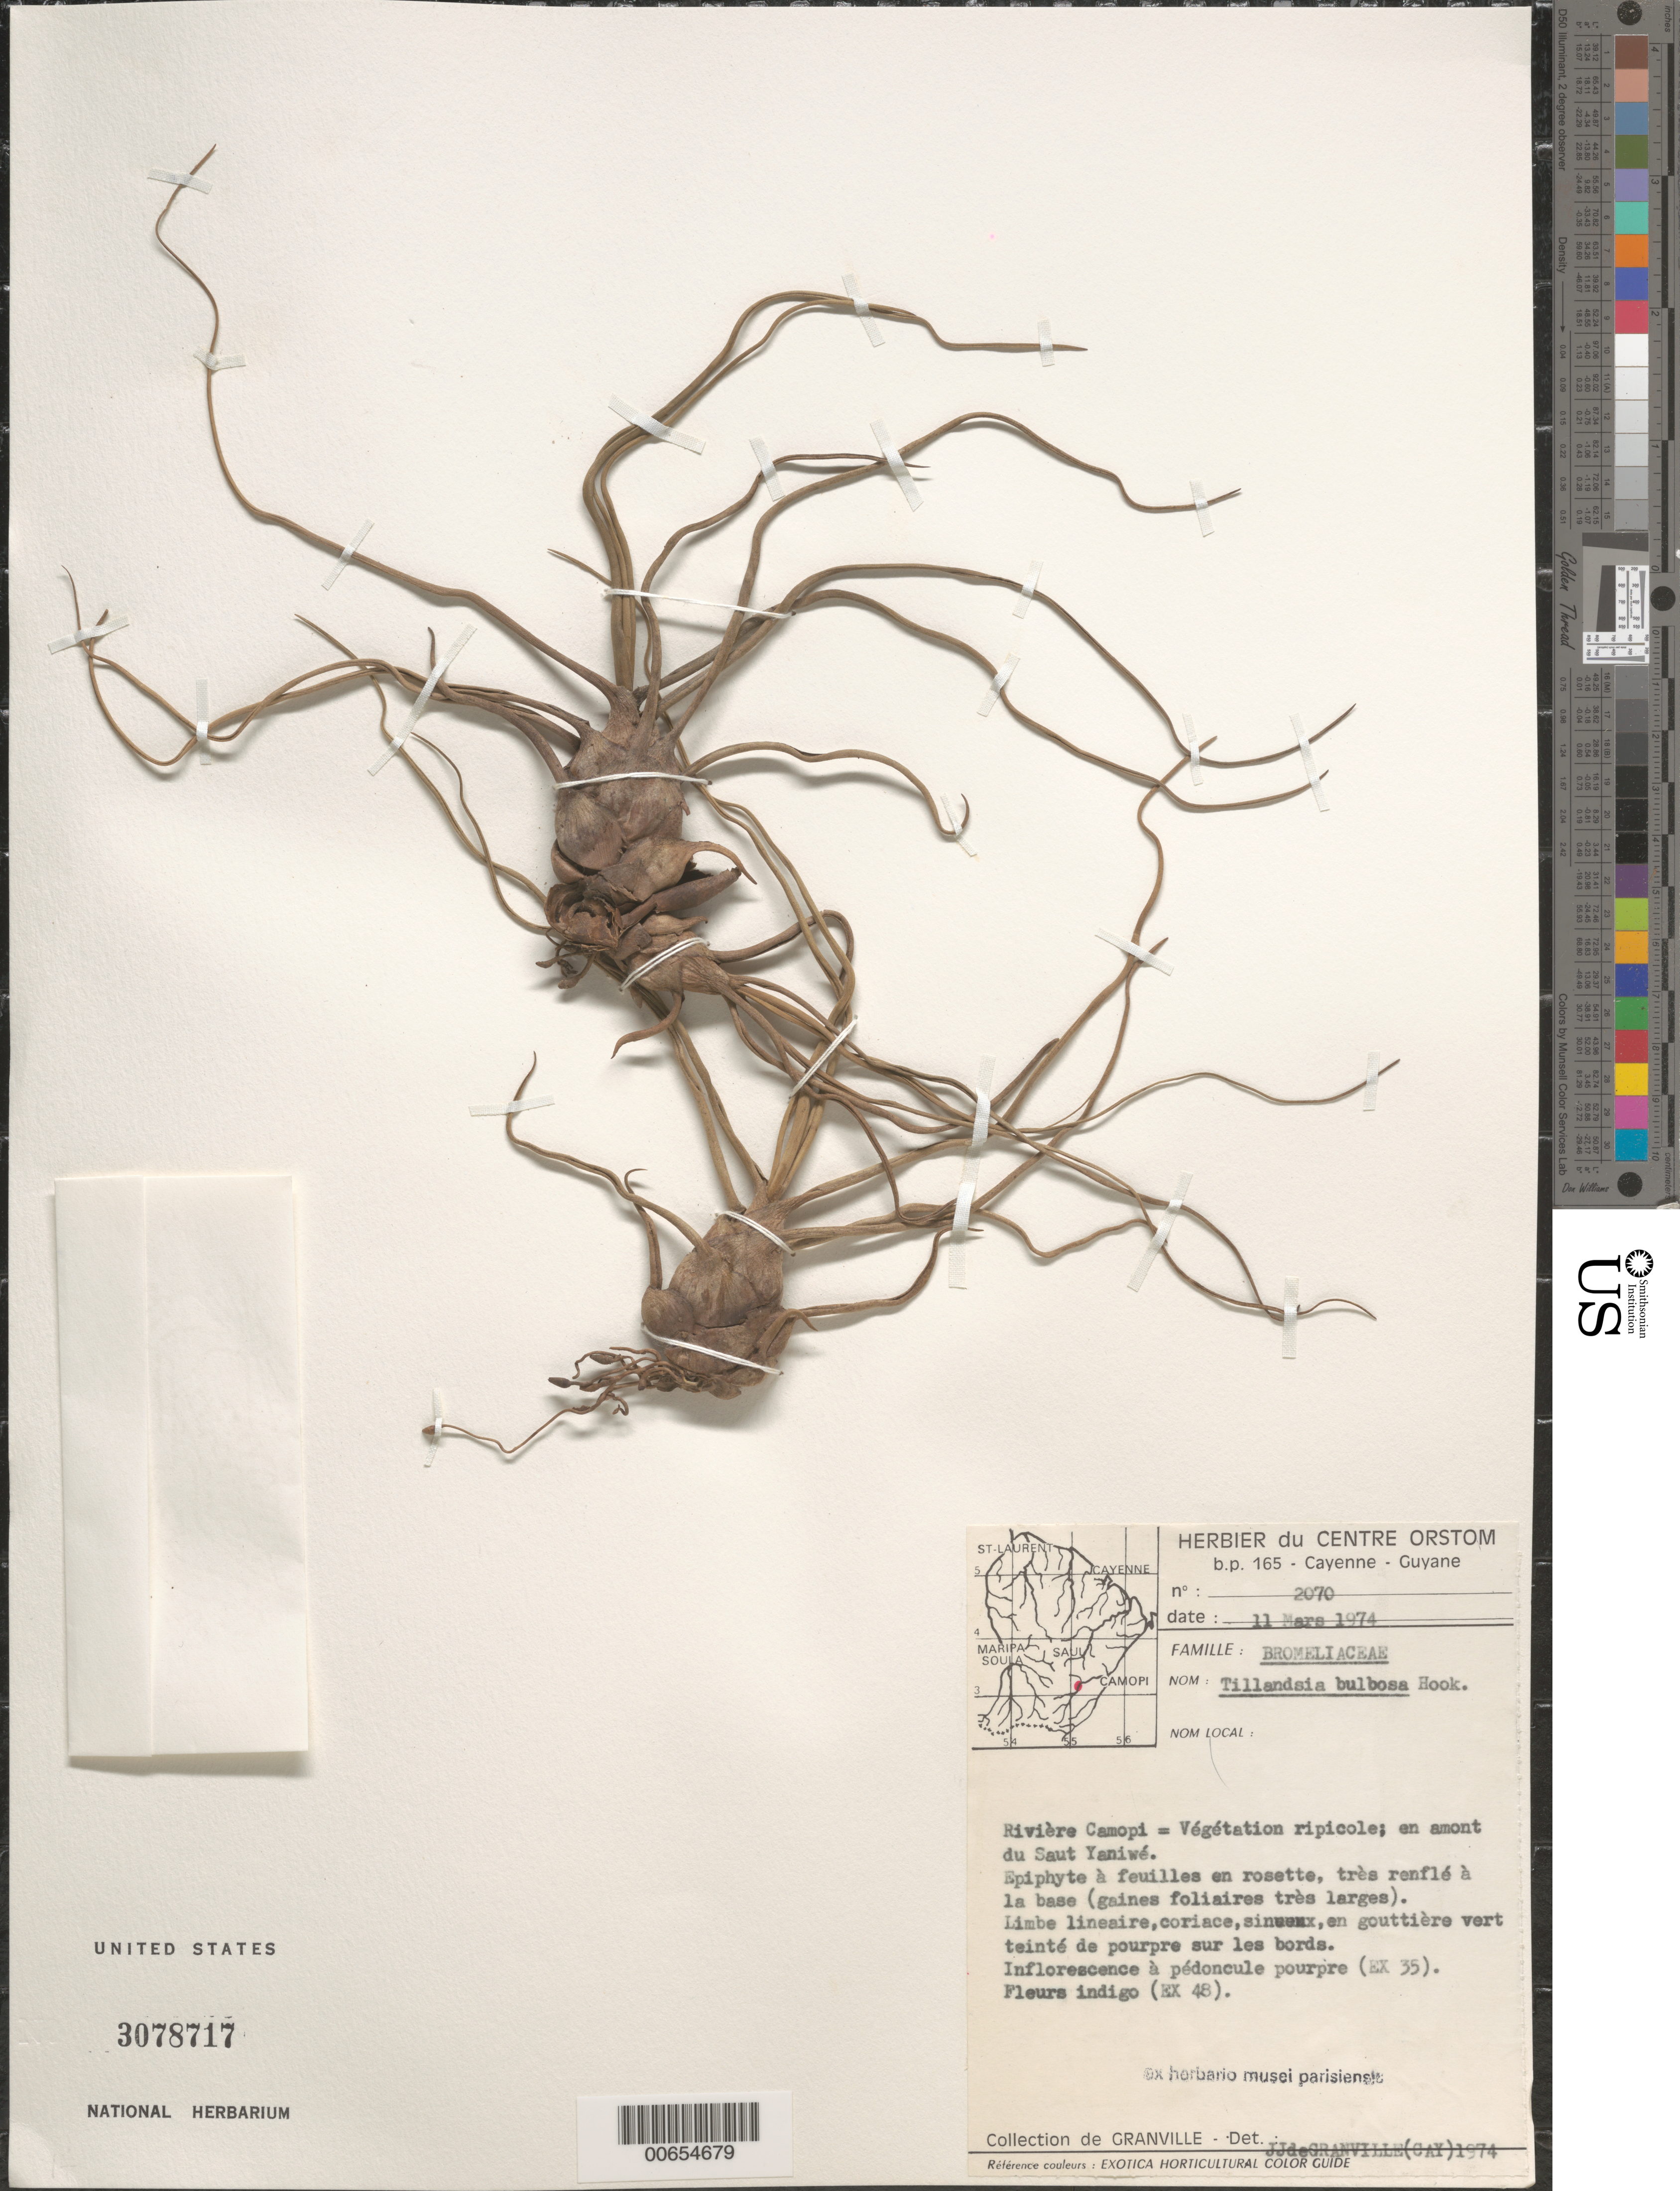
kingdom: Plantae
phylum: Tracheophyta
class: Liliopsida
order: Poales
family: Bromeliaceae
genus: Tillandsia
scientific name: Tillandsia bulbosa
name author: Hook.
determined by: Granville, J. J. de, (CAY), Institut de Recherche pour le Developpement (IRD) (FRENCH GUIANA)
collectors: J.-J. de Granville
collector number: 2070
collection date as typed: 11-Mar-74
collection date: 1974-03-11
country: French Guiana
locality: Rivière Camopi, en amont du Saut Yaniwé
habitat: Riparian vegetation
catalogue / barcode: US 3078717